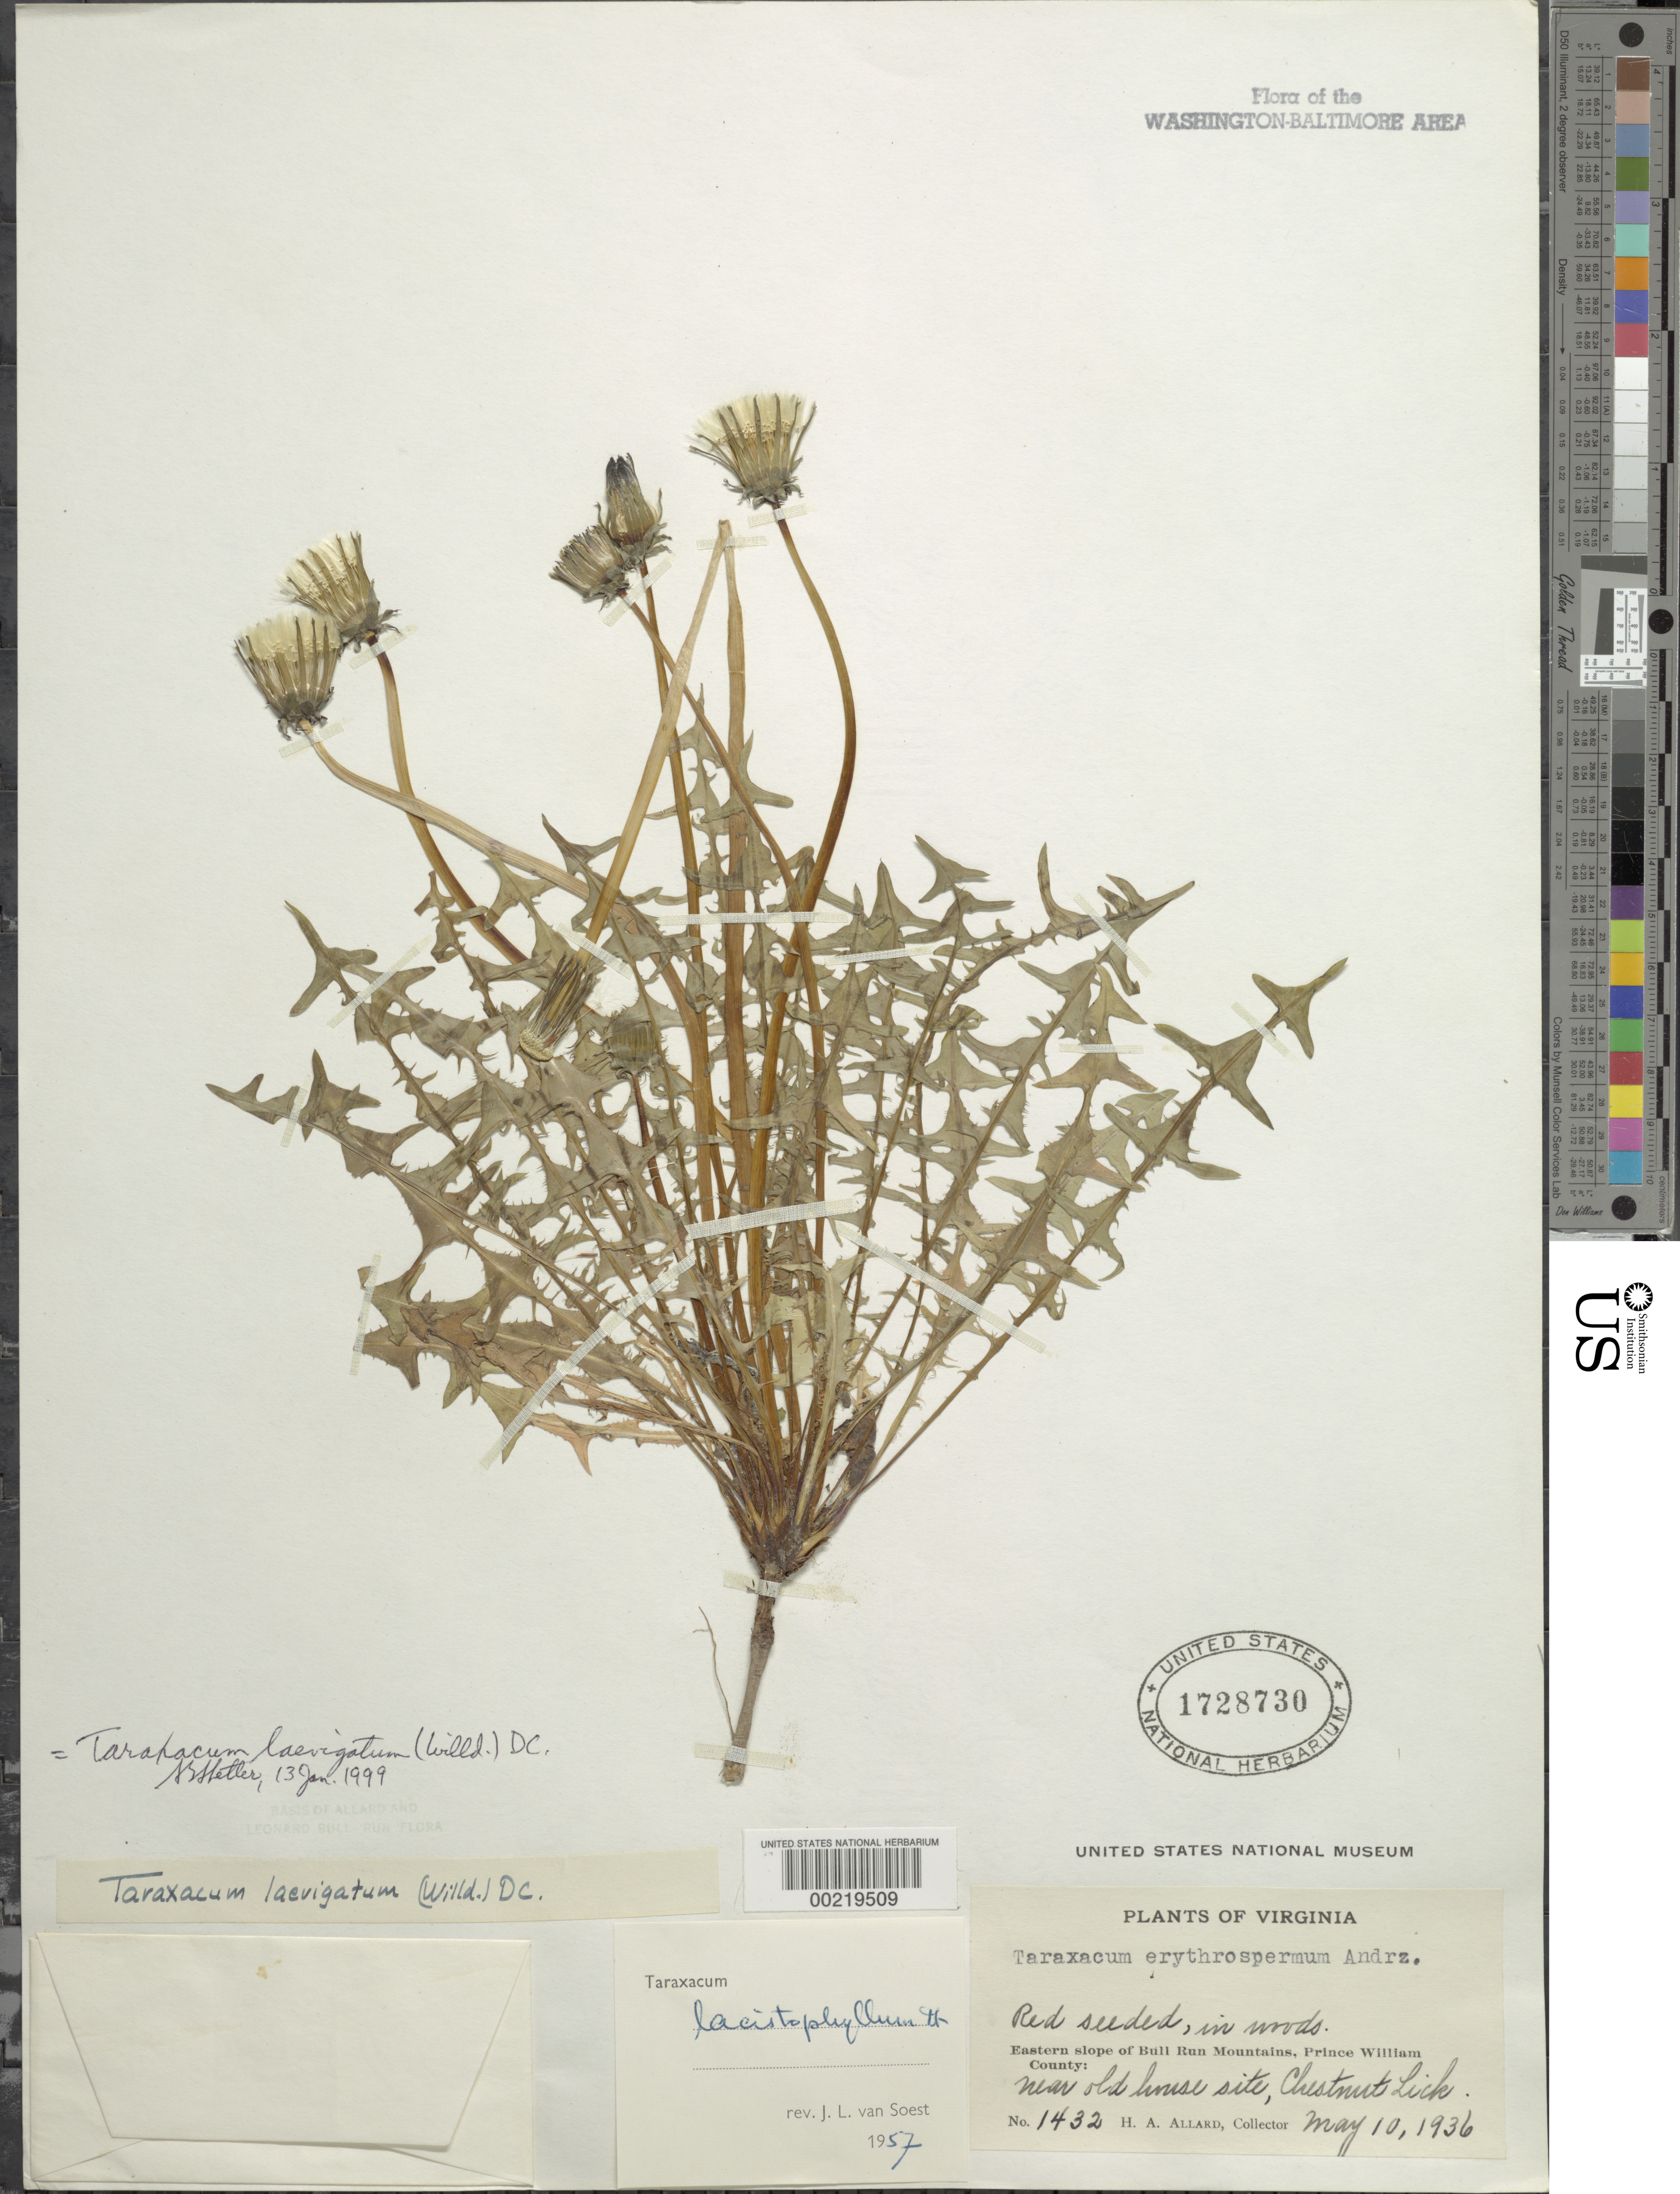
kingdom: Plantae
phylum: Tracheophyta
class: Magnoliopsida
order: Asterales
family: Asteraceae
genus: Taraxacum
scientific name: Taraxacum erythrospermum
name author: Andrz. ex Besser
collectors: H. A. Allard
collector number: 1432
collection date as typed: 10 May 1936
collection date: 1936-05-10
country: United States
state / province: Virginia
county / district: Prince William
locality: Chestnut Lick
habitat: Woods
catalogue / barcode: US 1728730